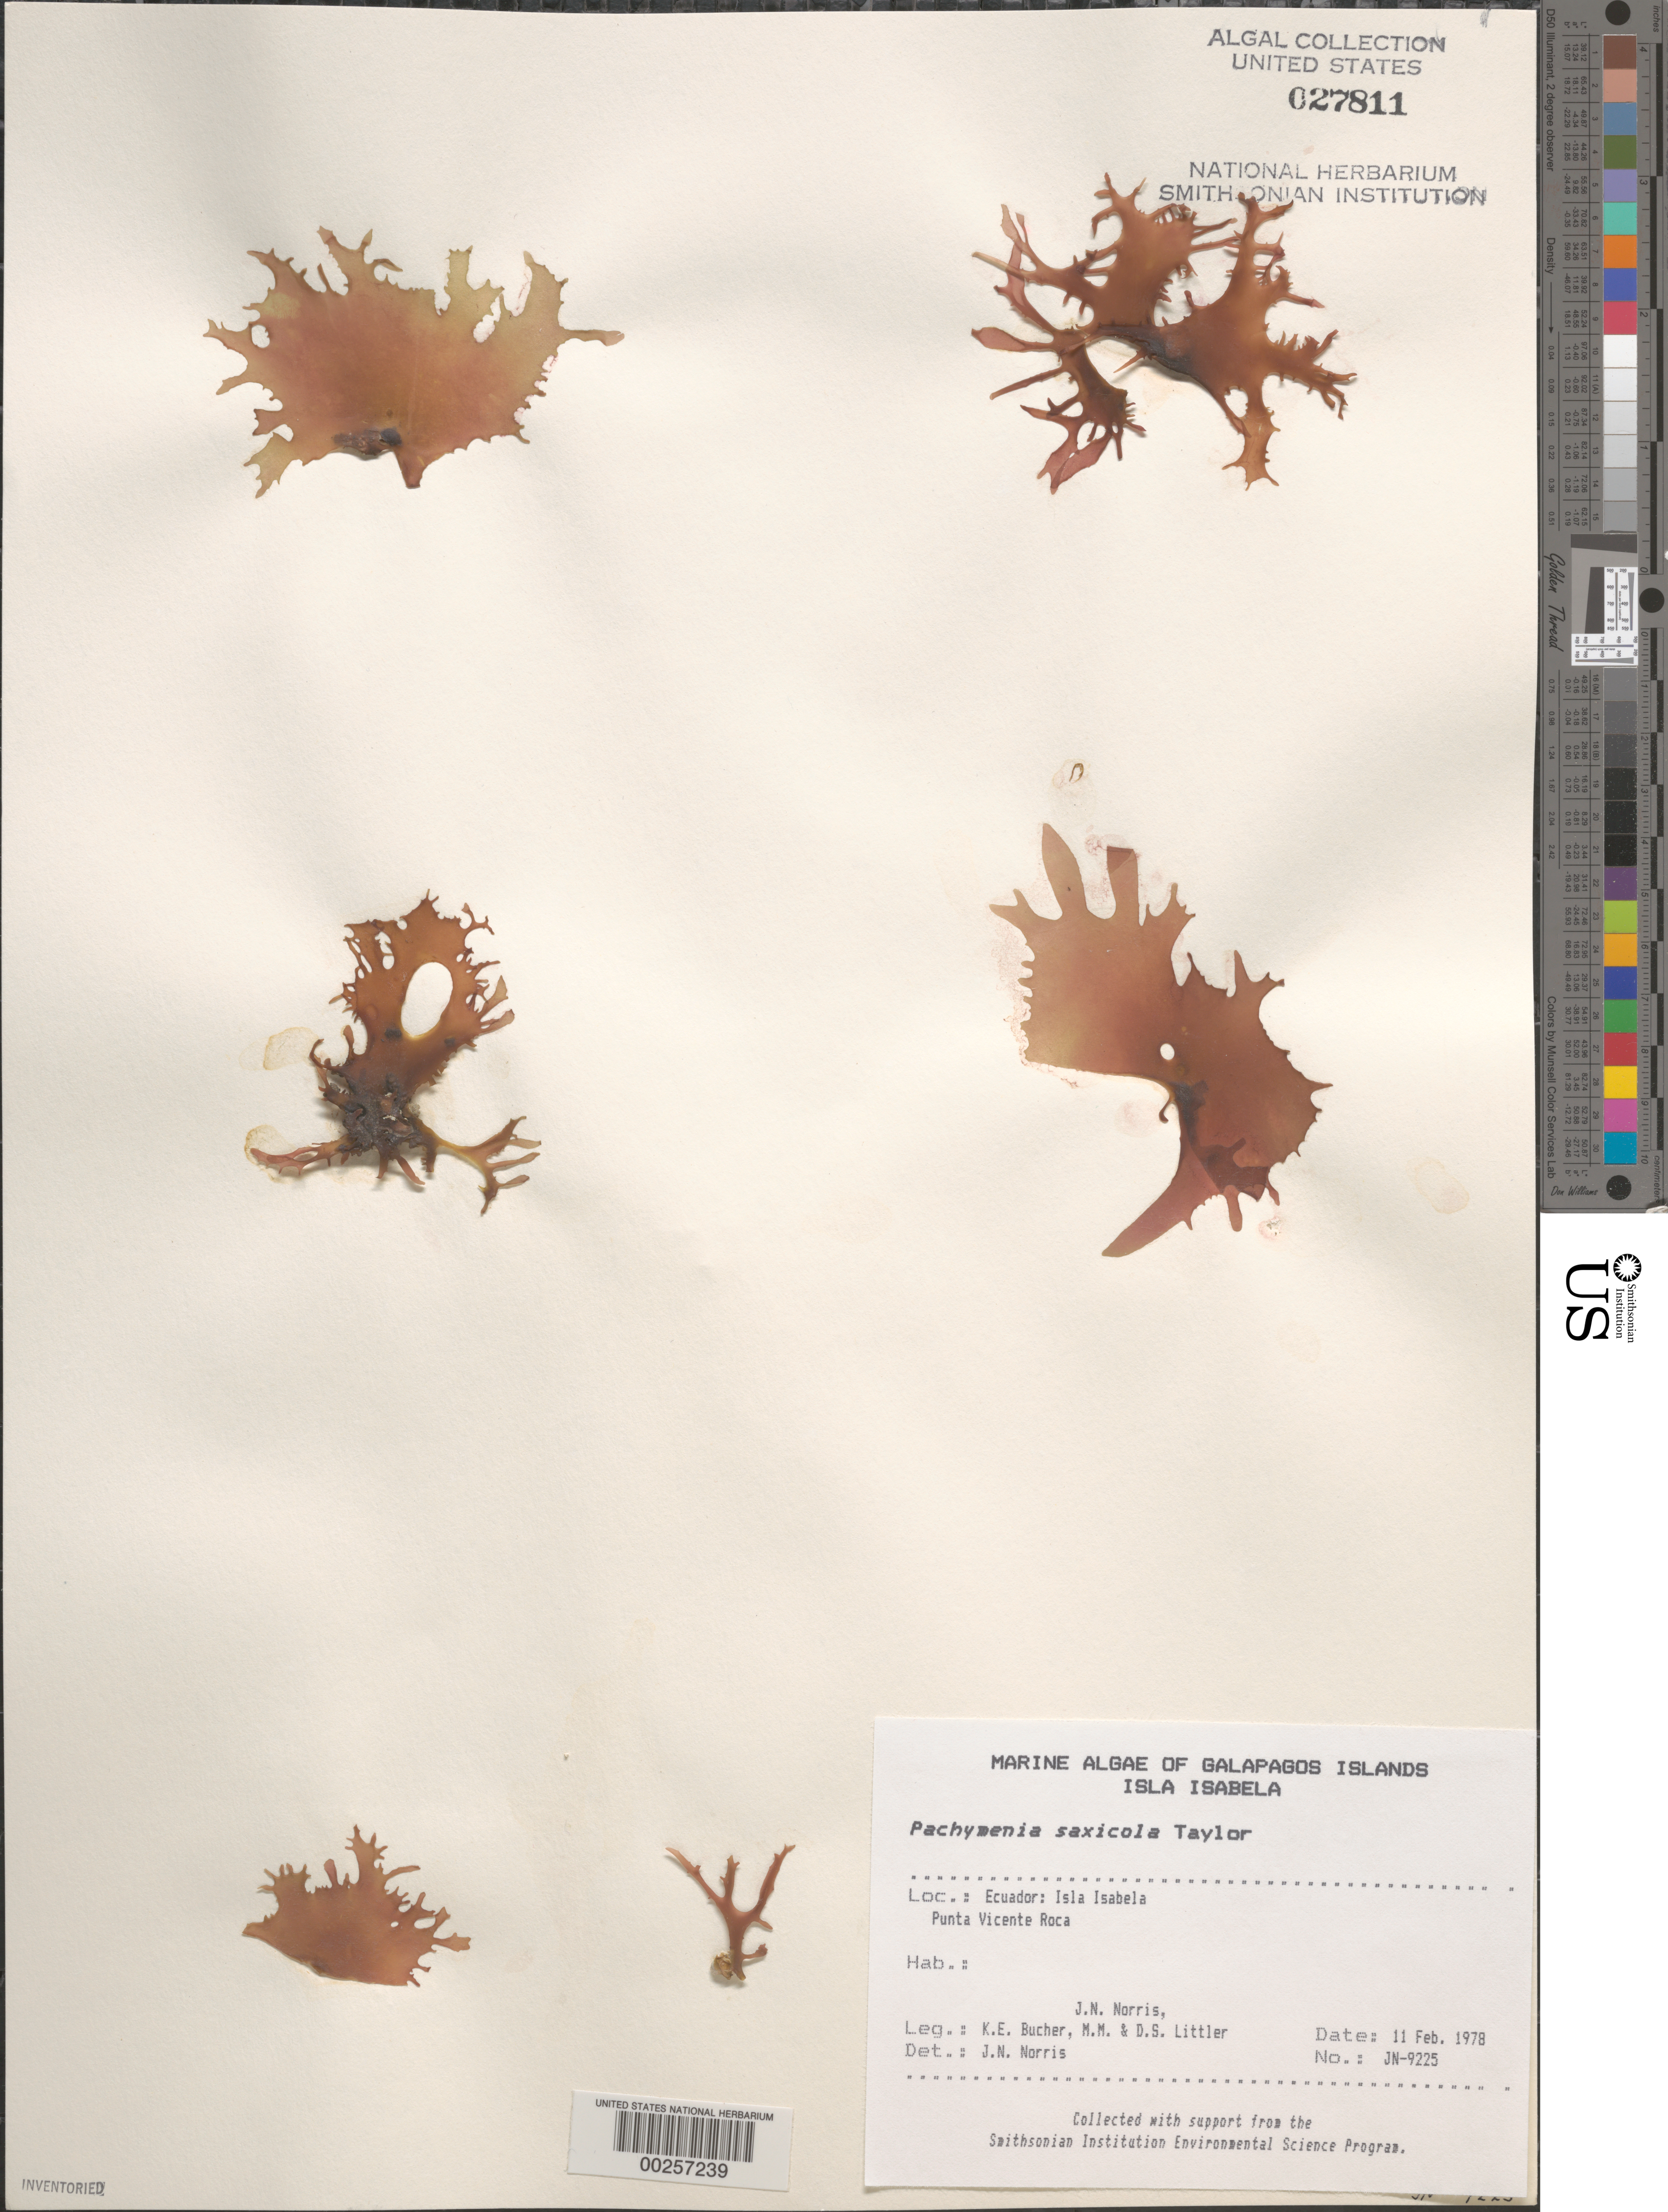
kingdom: Plantae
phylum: Rhodophyta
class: Florideophyceae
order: Halymeniales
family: Halymeniaceae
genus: Pachymenia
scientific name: Pachymenia saxicola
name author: W.R. Taylor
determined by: Norris, James N.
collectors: J. N. Norris, K. E. Bucher, M. M. Littler & D. S. Littler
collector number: JN-9225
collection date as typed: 11 Feb 1978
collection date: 1978-02-11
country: Ecuador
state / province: Colón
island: Isabela [Albemarle]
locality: Punta Vicente Roca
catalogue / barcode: US 27811